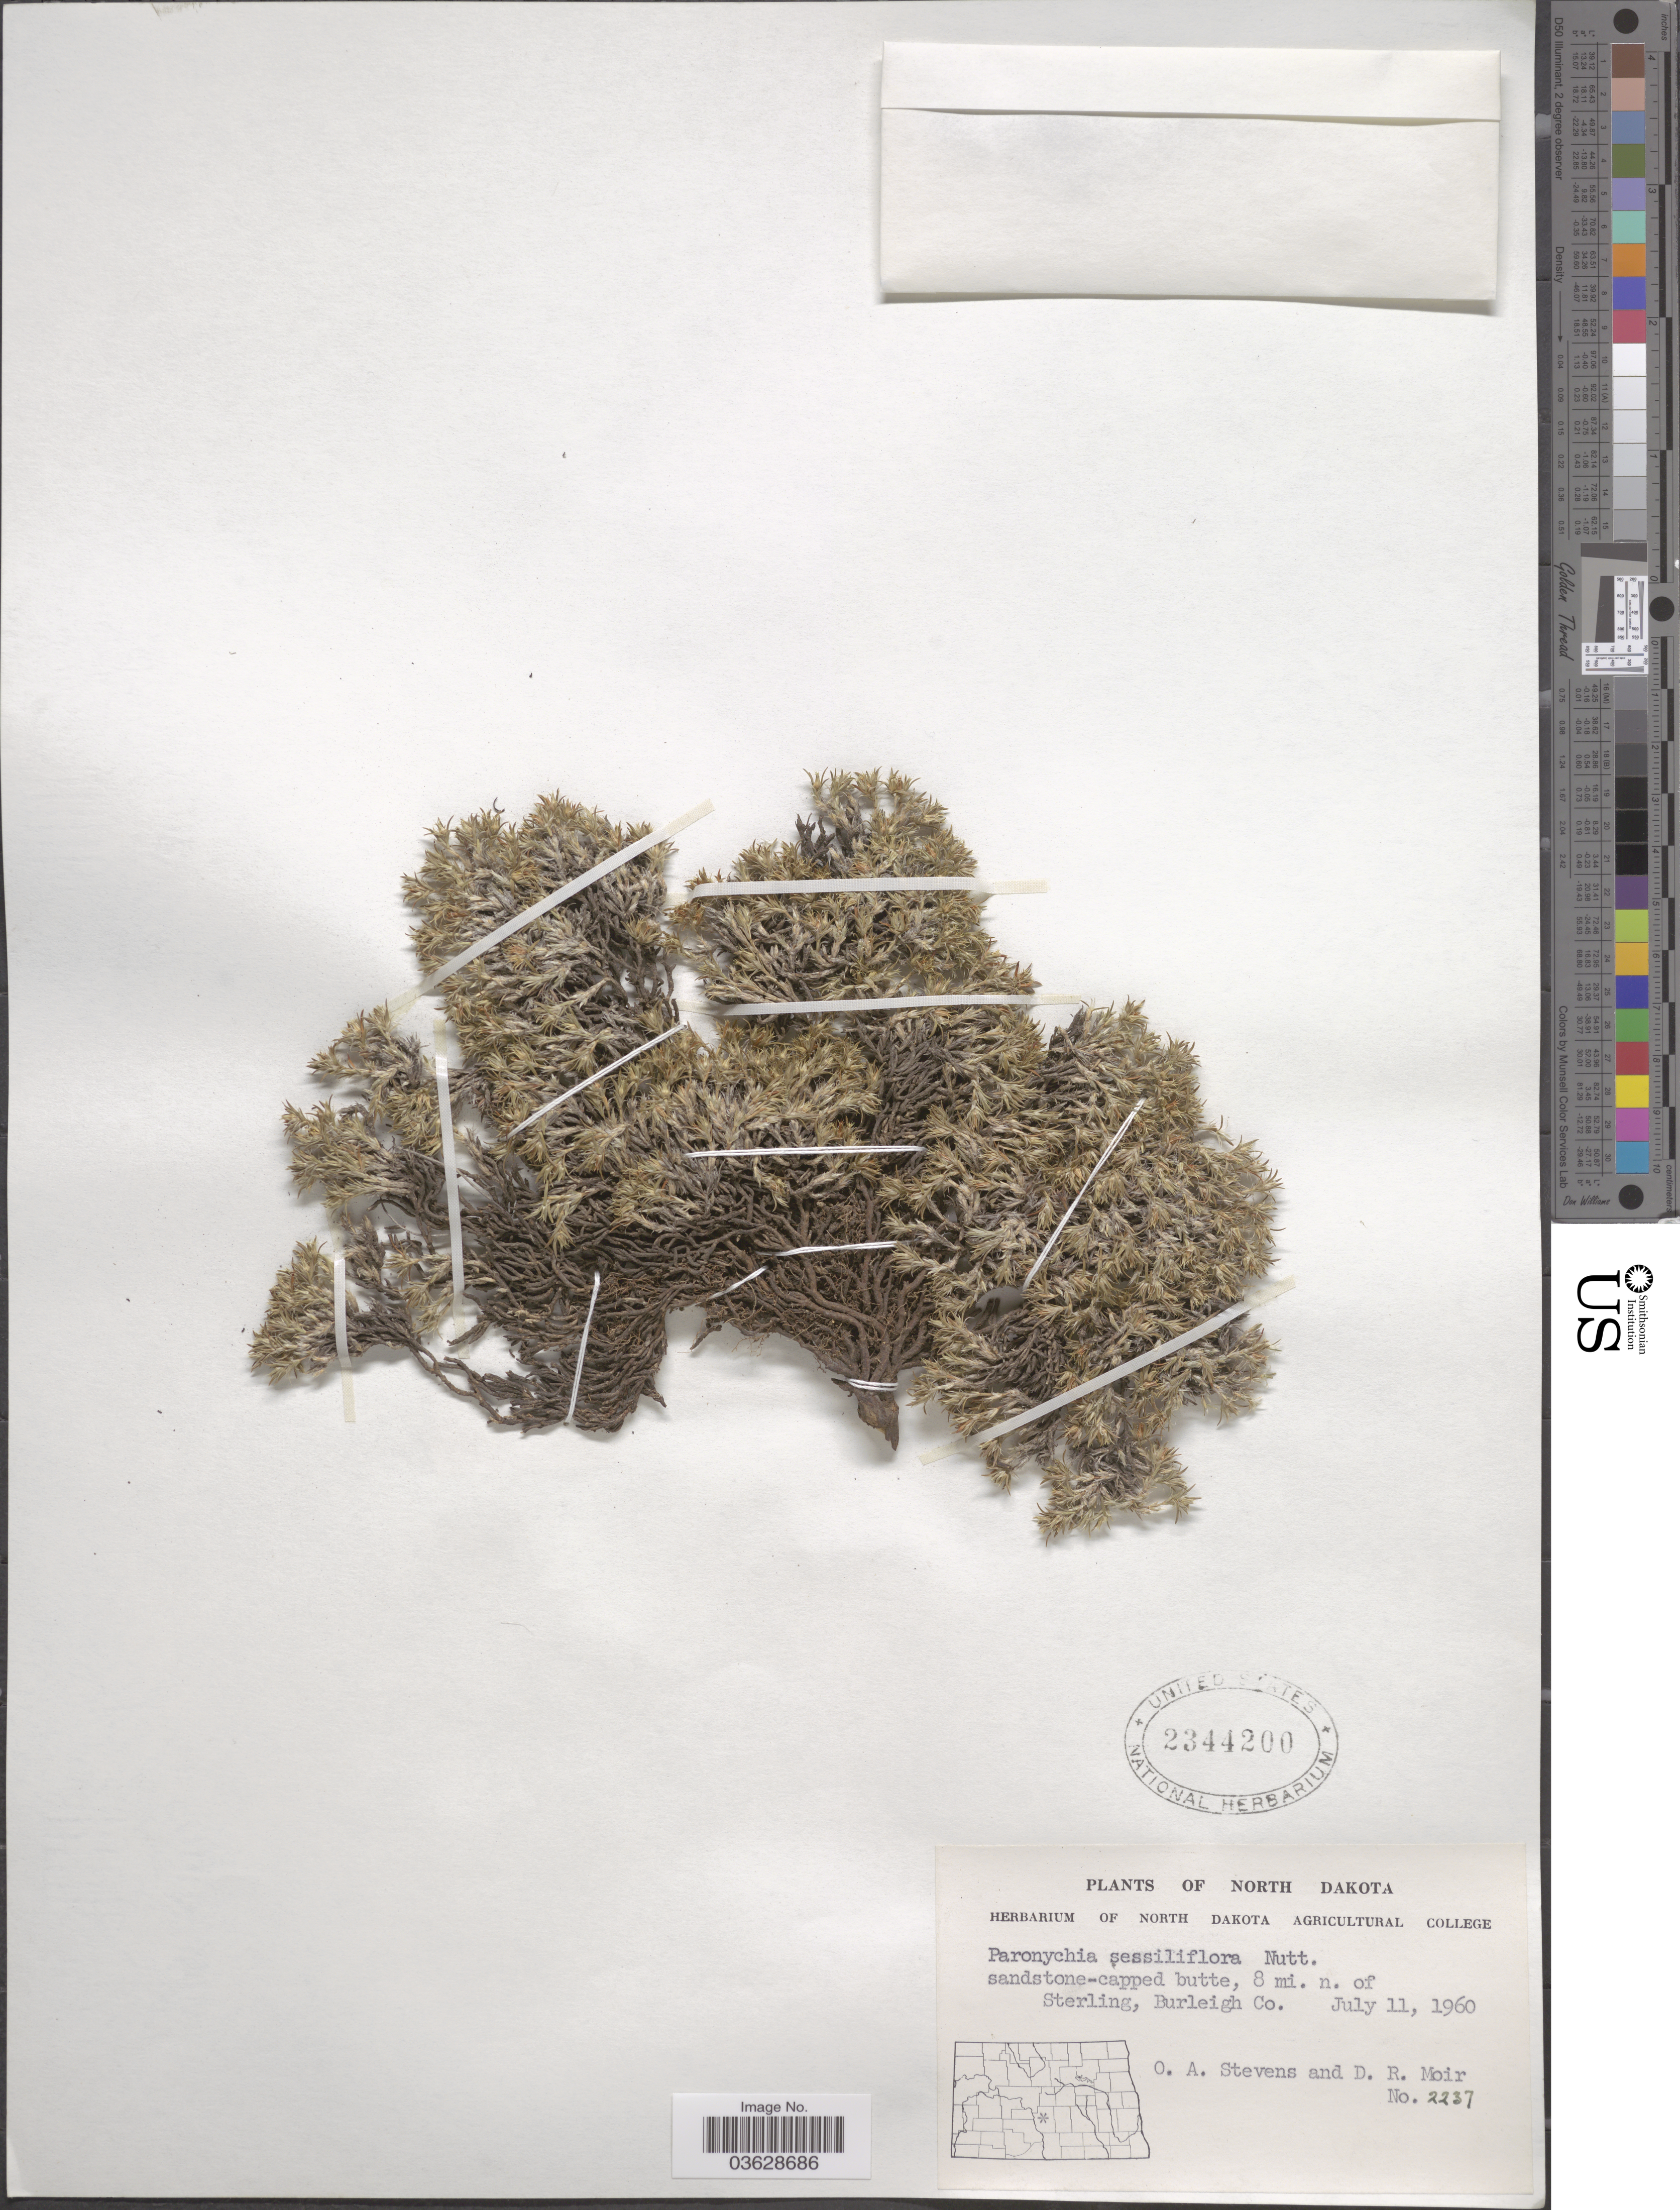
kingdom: Plantae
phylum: Tracheophyta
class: Magnoliopsida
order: Caryophyllales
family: Caryophyllaceae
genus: Paronychia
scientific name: Paronychia sessiliflora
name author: Nutt.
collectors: O. A. Stevens & D. Moir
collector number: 2237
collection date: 1960-07-11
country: United States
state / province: North Dakota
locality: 8 mi. n. of Sterling, Burleigh Co.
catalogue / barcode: US 2344200